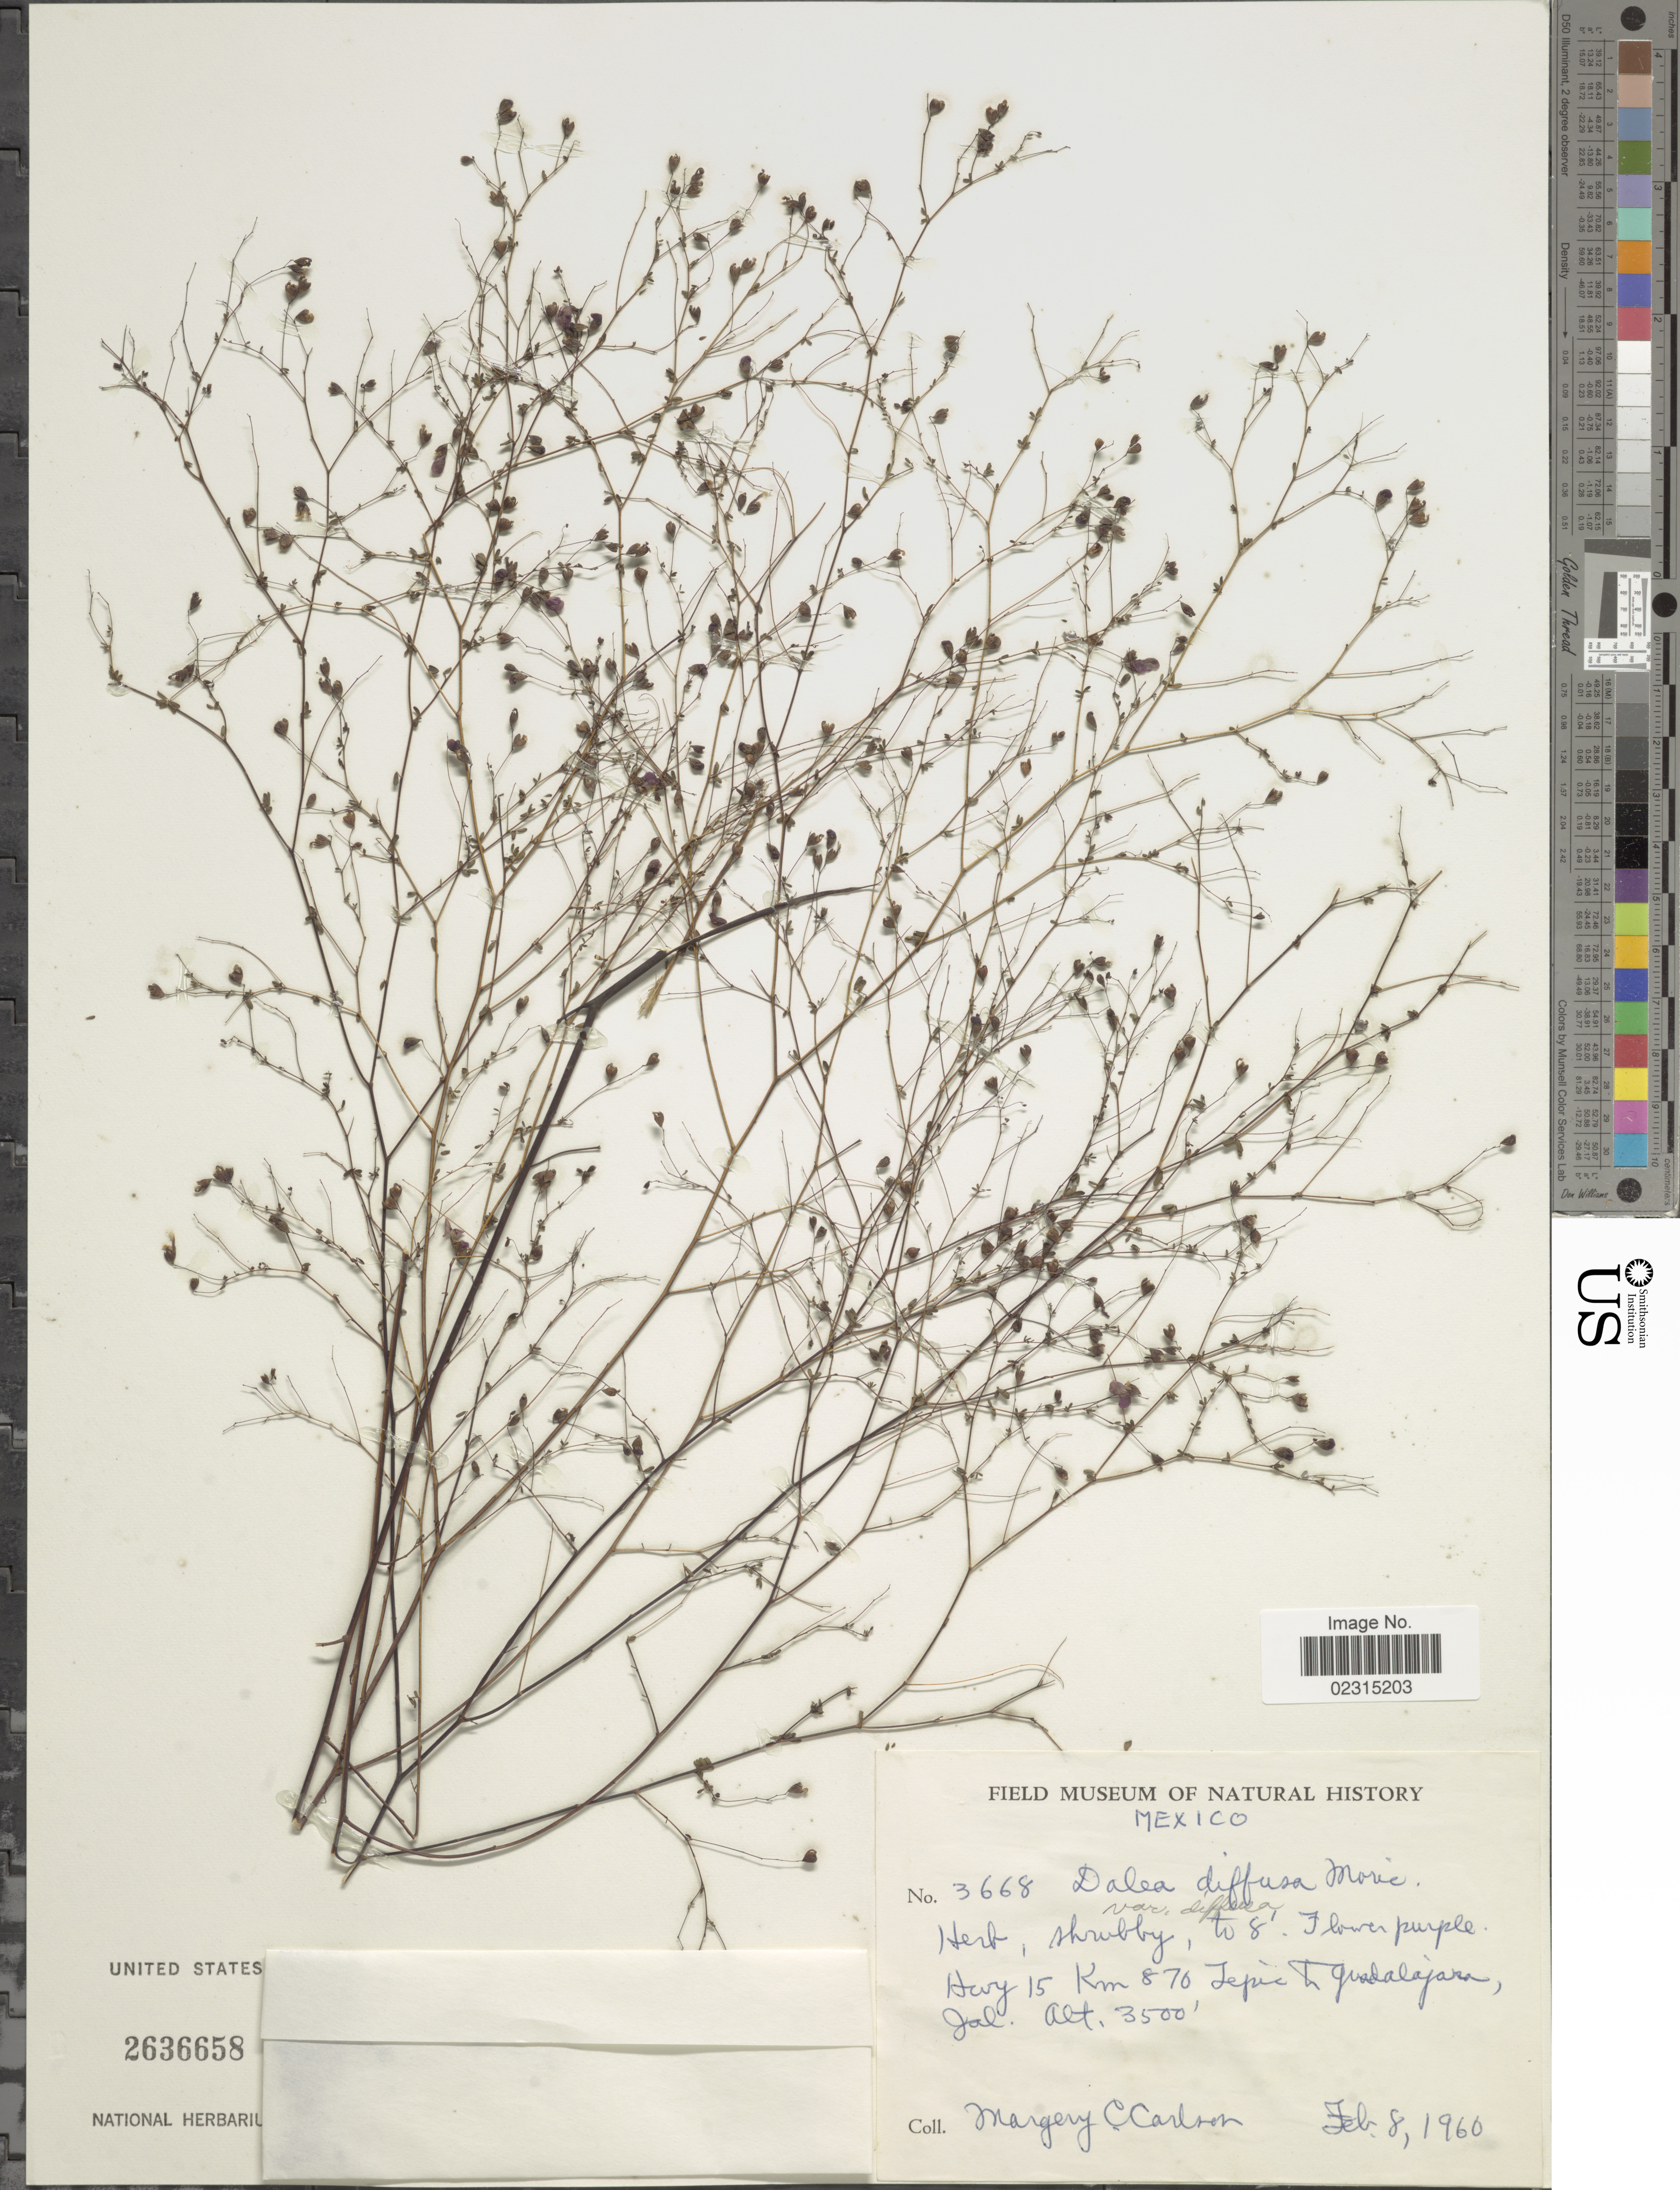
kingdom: Plantae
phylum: Tracheophyta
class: Magnoliopsida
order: Fabales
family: Fabaceae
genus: Marina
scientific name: Marina diffusa var. diffusa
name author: (Moric.) Barneby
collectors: M. C. Carlson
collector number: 3668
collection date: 1960-02-08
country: Mexico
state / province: Jalisco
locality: Hwy 15 Km 870 Tepic to Guadalajara, Jal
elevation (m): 1067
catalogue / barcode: US 2636658